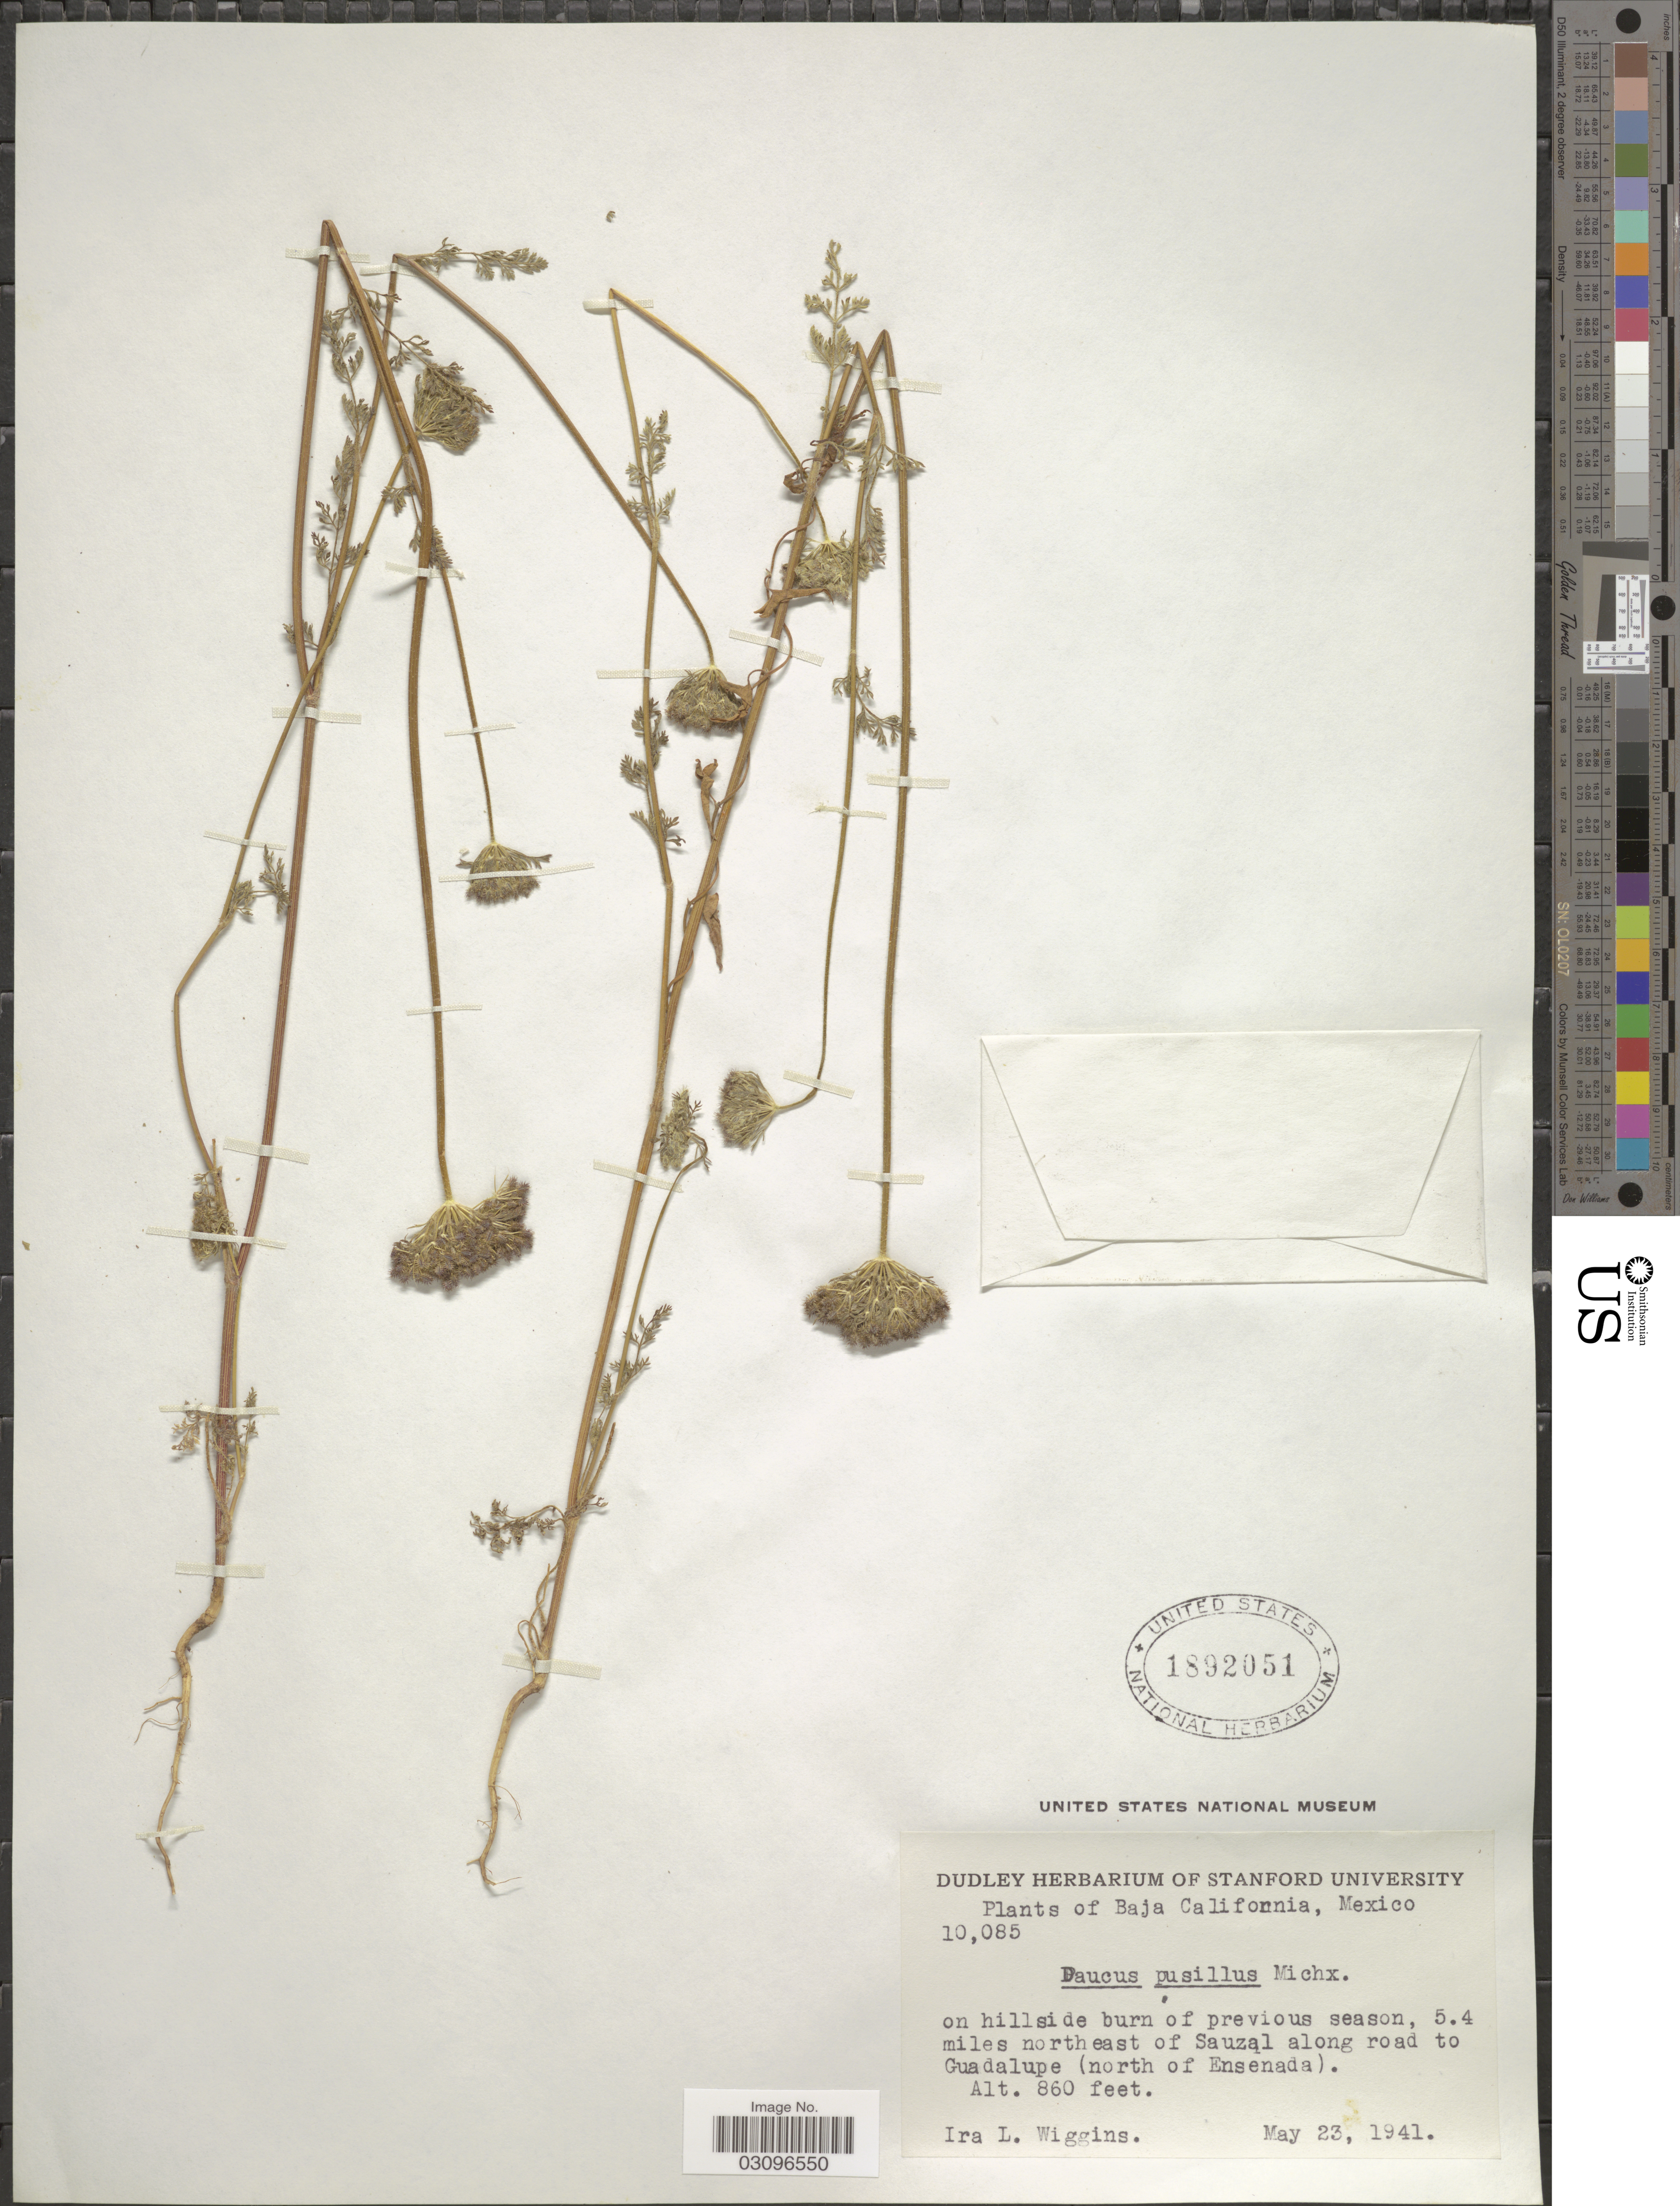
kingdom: Plantae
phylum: Tracheophyta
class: Magnoliopsida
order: Apiales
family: Apiaceae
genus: Daucus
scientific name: Daucus pusillus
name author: Michx.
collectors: I. L. Wiggins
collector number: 10085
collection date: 1941-05-23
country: Mexico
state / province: Baja California Norte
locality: On hillside burn of previous season, 5.4 miles northeast of Sauzal along road to Guadalupe (north of Ensenada).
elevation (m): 262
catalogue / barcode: US 1892051